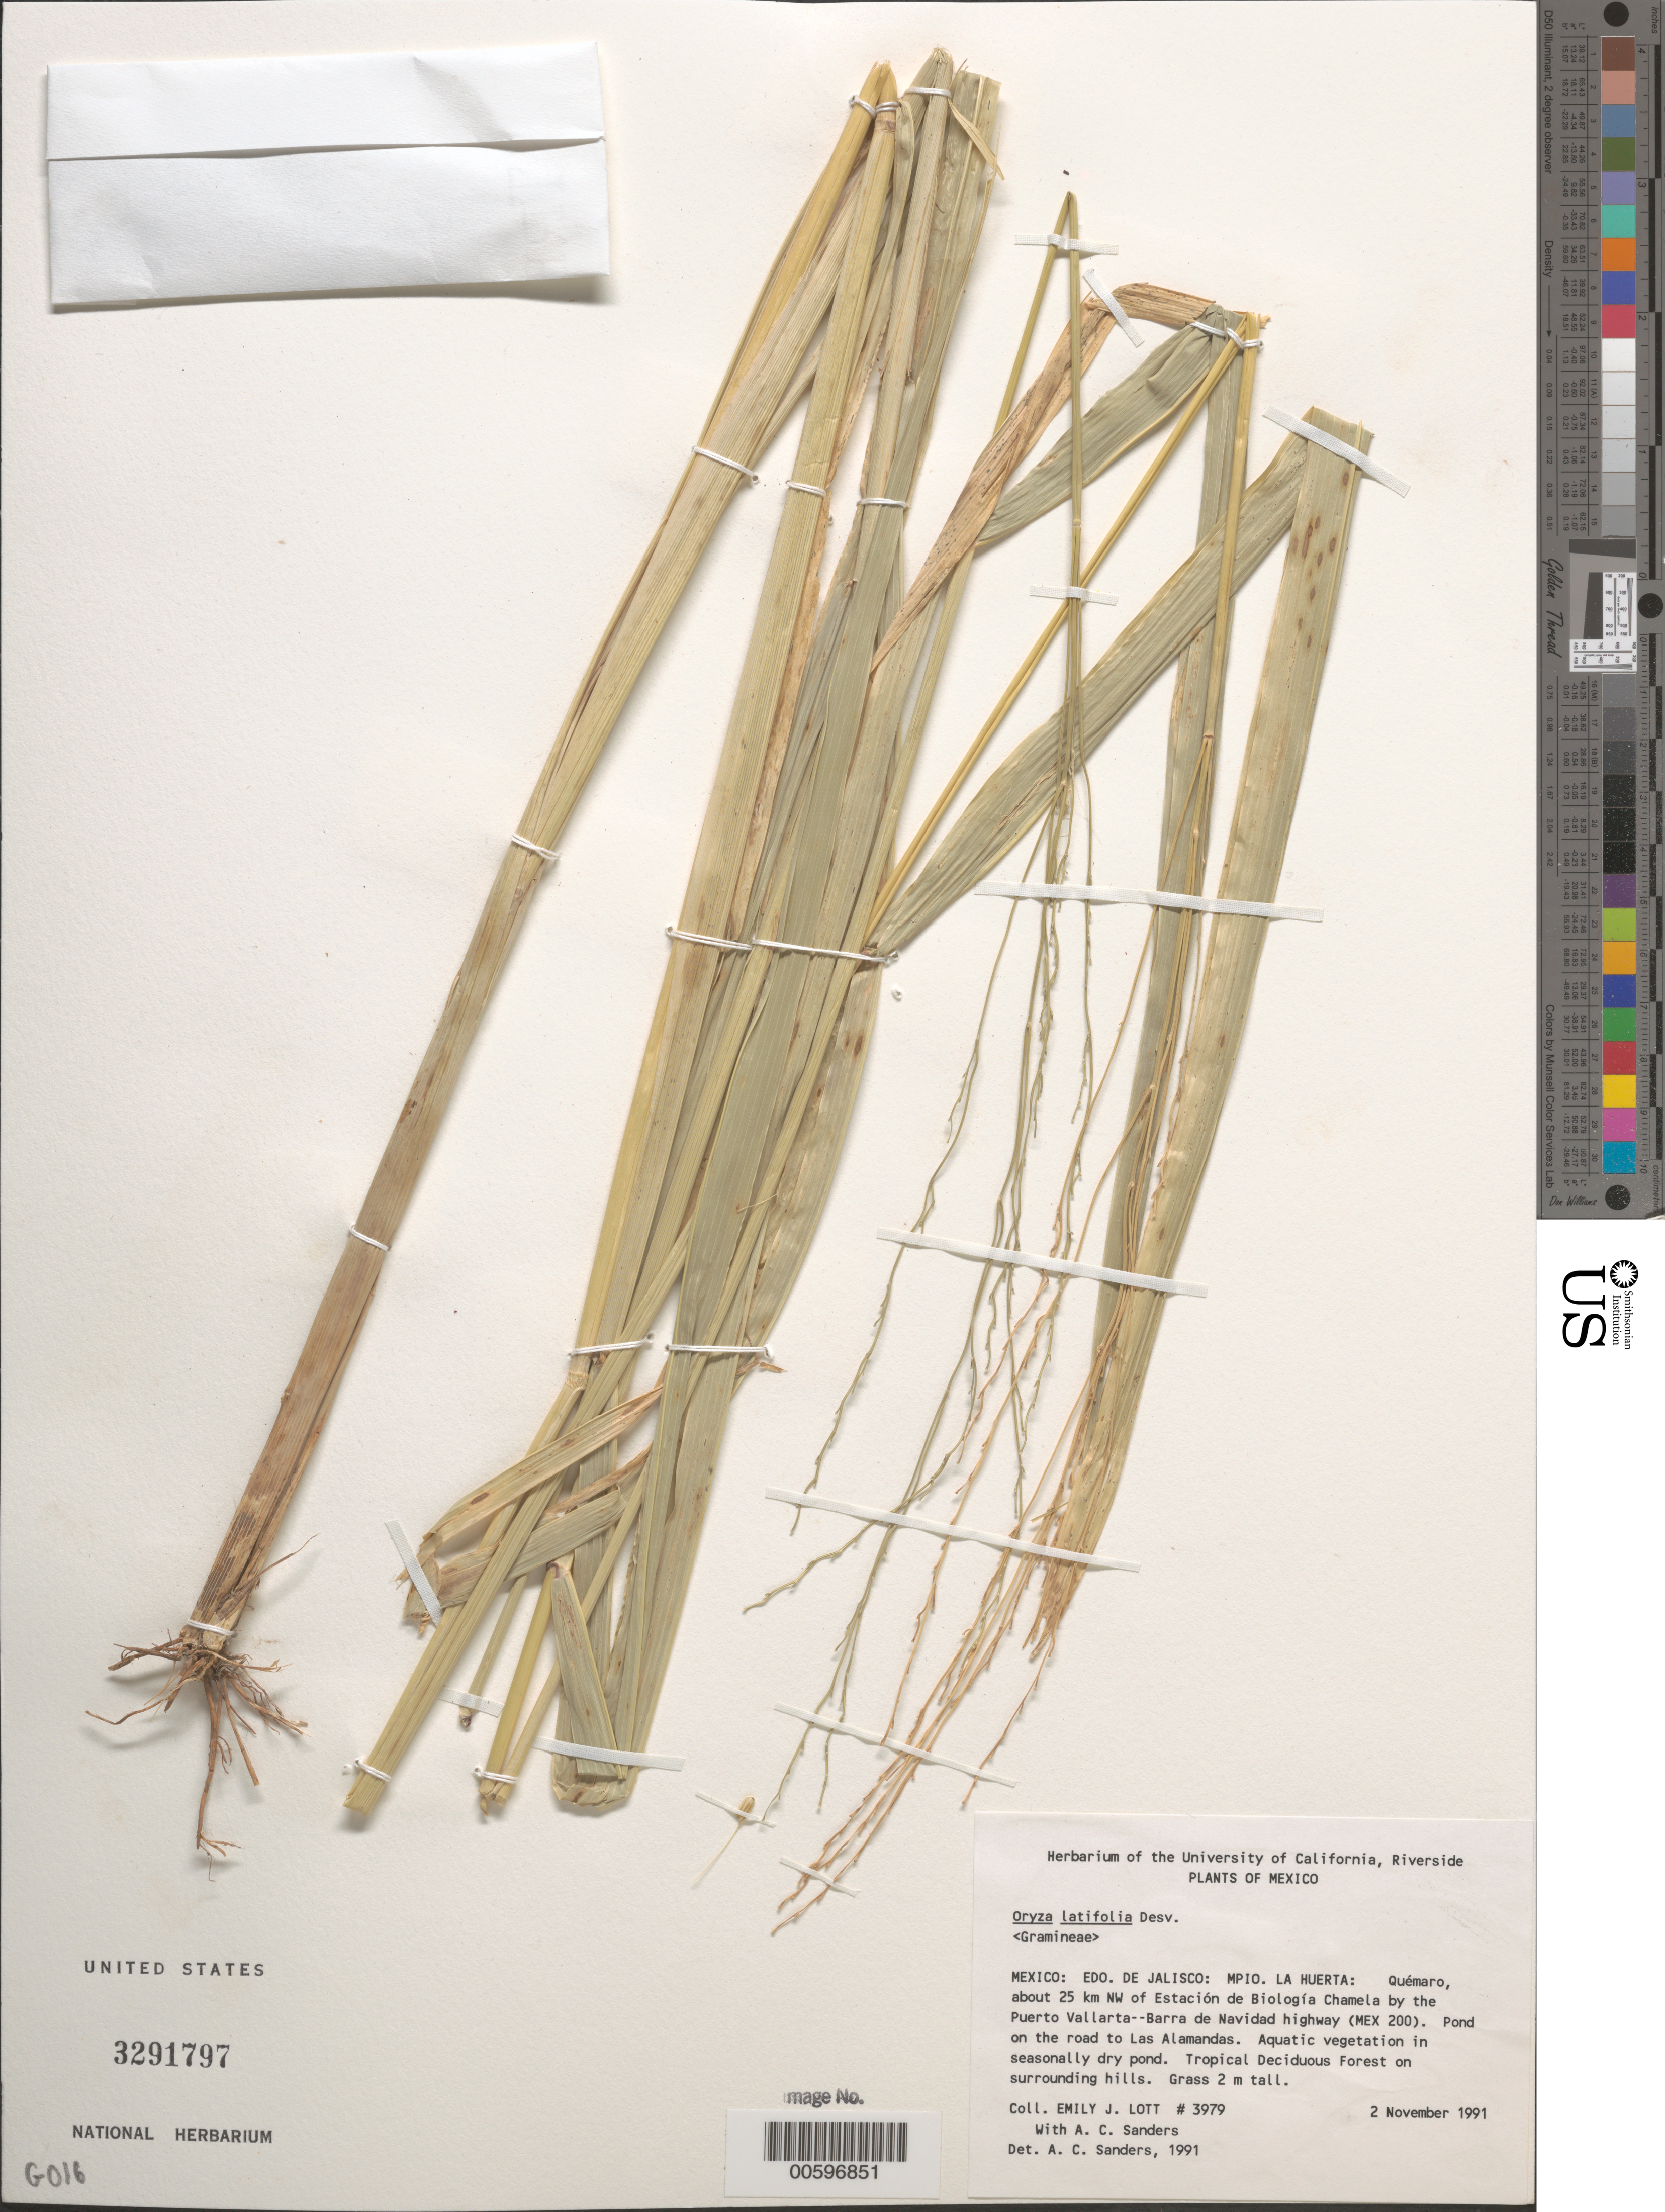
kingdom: Plantae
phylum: Tracheophyta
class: Liliopsida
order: Poales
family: Poaceae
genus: Oryza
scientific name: Oryza latifolia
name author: Desv.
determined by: Sanders, A. C.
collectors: E. Lott & A. Sanders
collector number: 3979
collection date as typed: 2 Nov 1991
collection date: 1991-11-02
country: Mexico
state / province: Jalisco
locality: Mpio. La Huerta: Quémaro, ca 25 km NW of Estación de Biología Chamela by the Puerto Vallarta--Barra de Navidad hwy (Mex 200)...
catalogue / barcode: US 3291797